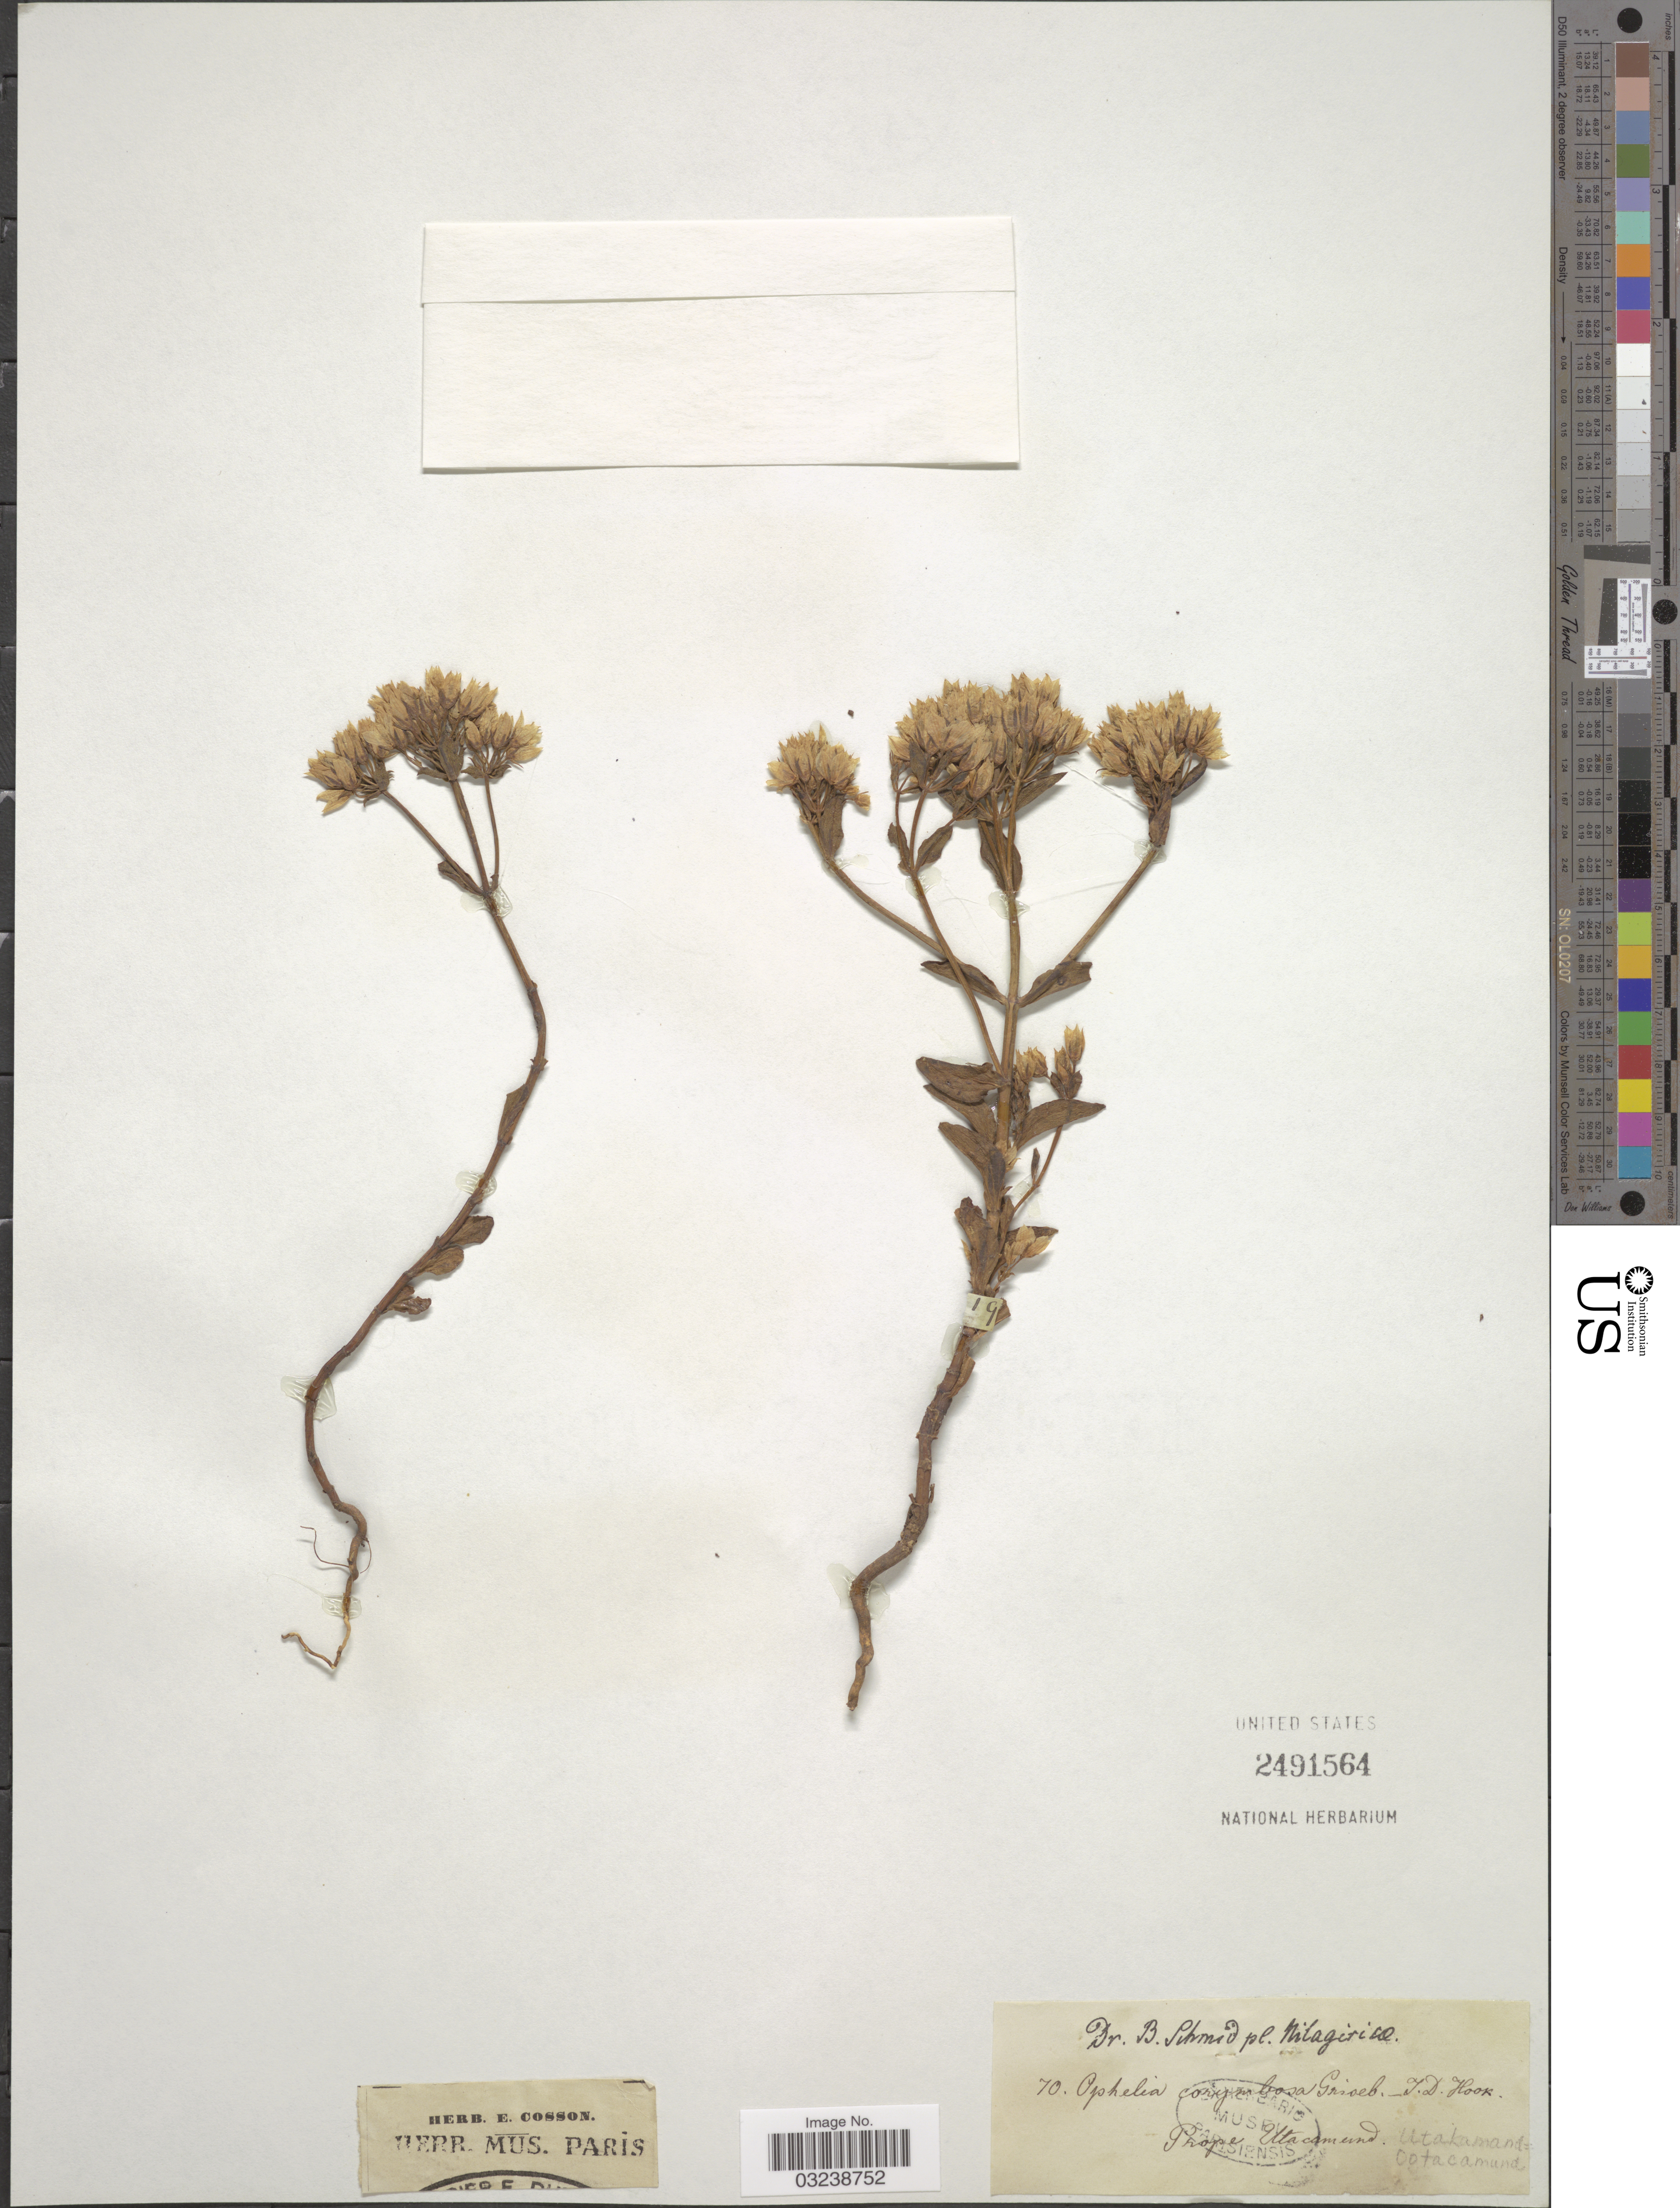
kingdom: Plantae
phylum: Tracheophyta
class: Magnoliopsida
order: Gentianales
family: Gentianaceae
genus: Swertia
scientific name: Swertia corymbosa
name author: Wight ex Griseb.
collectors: B. Schmid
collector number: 70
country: India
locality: Nilagirica. Prope Utacamand.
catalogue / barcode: US 2491564